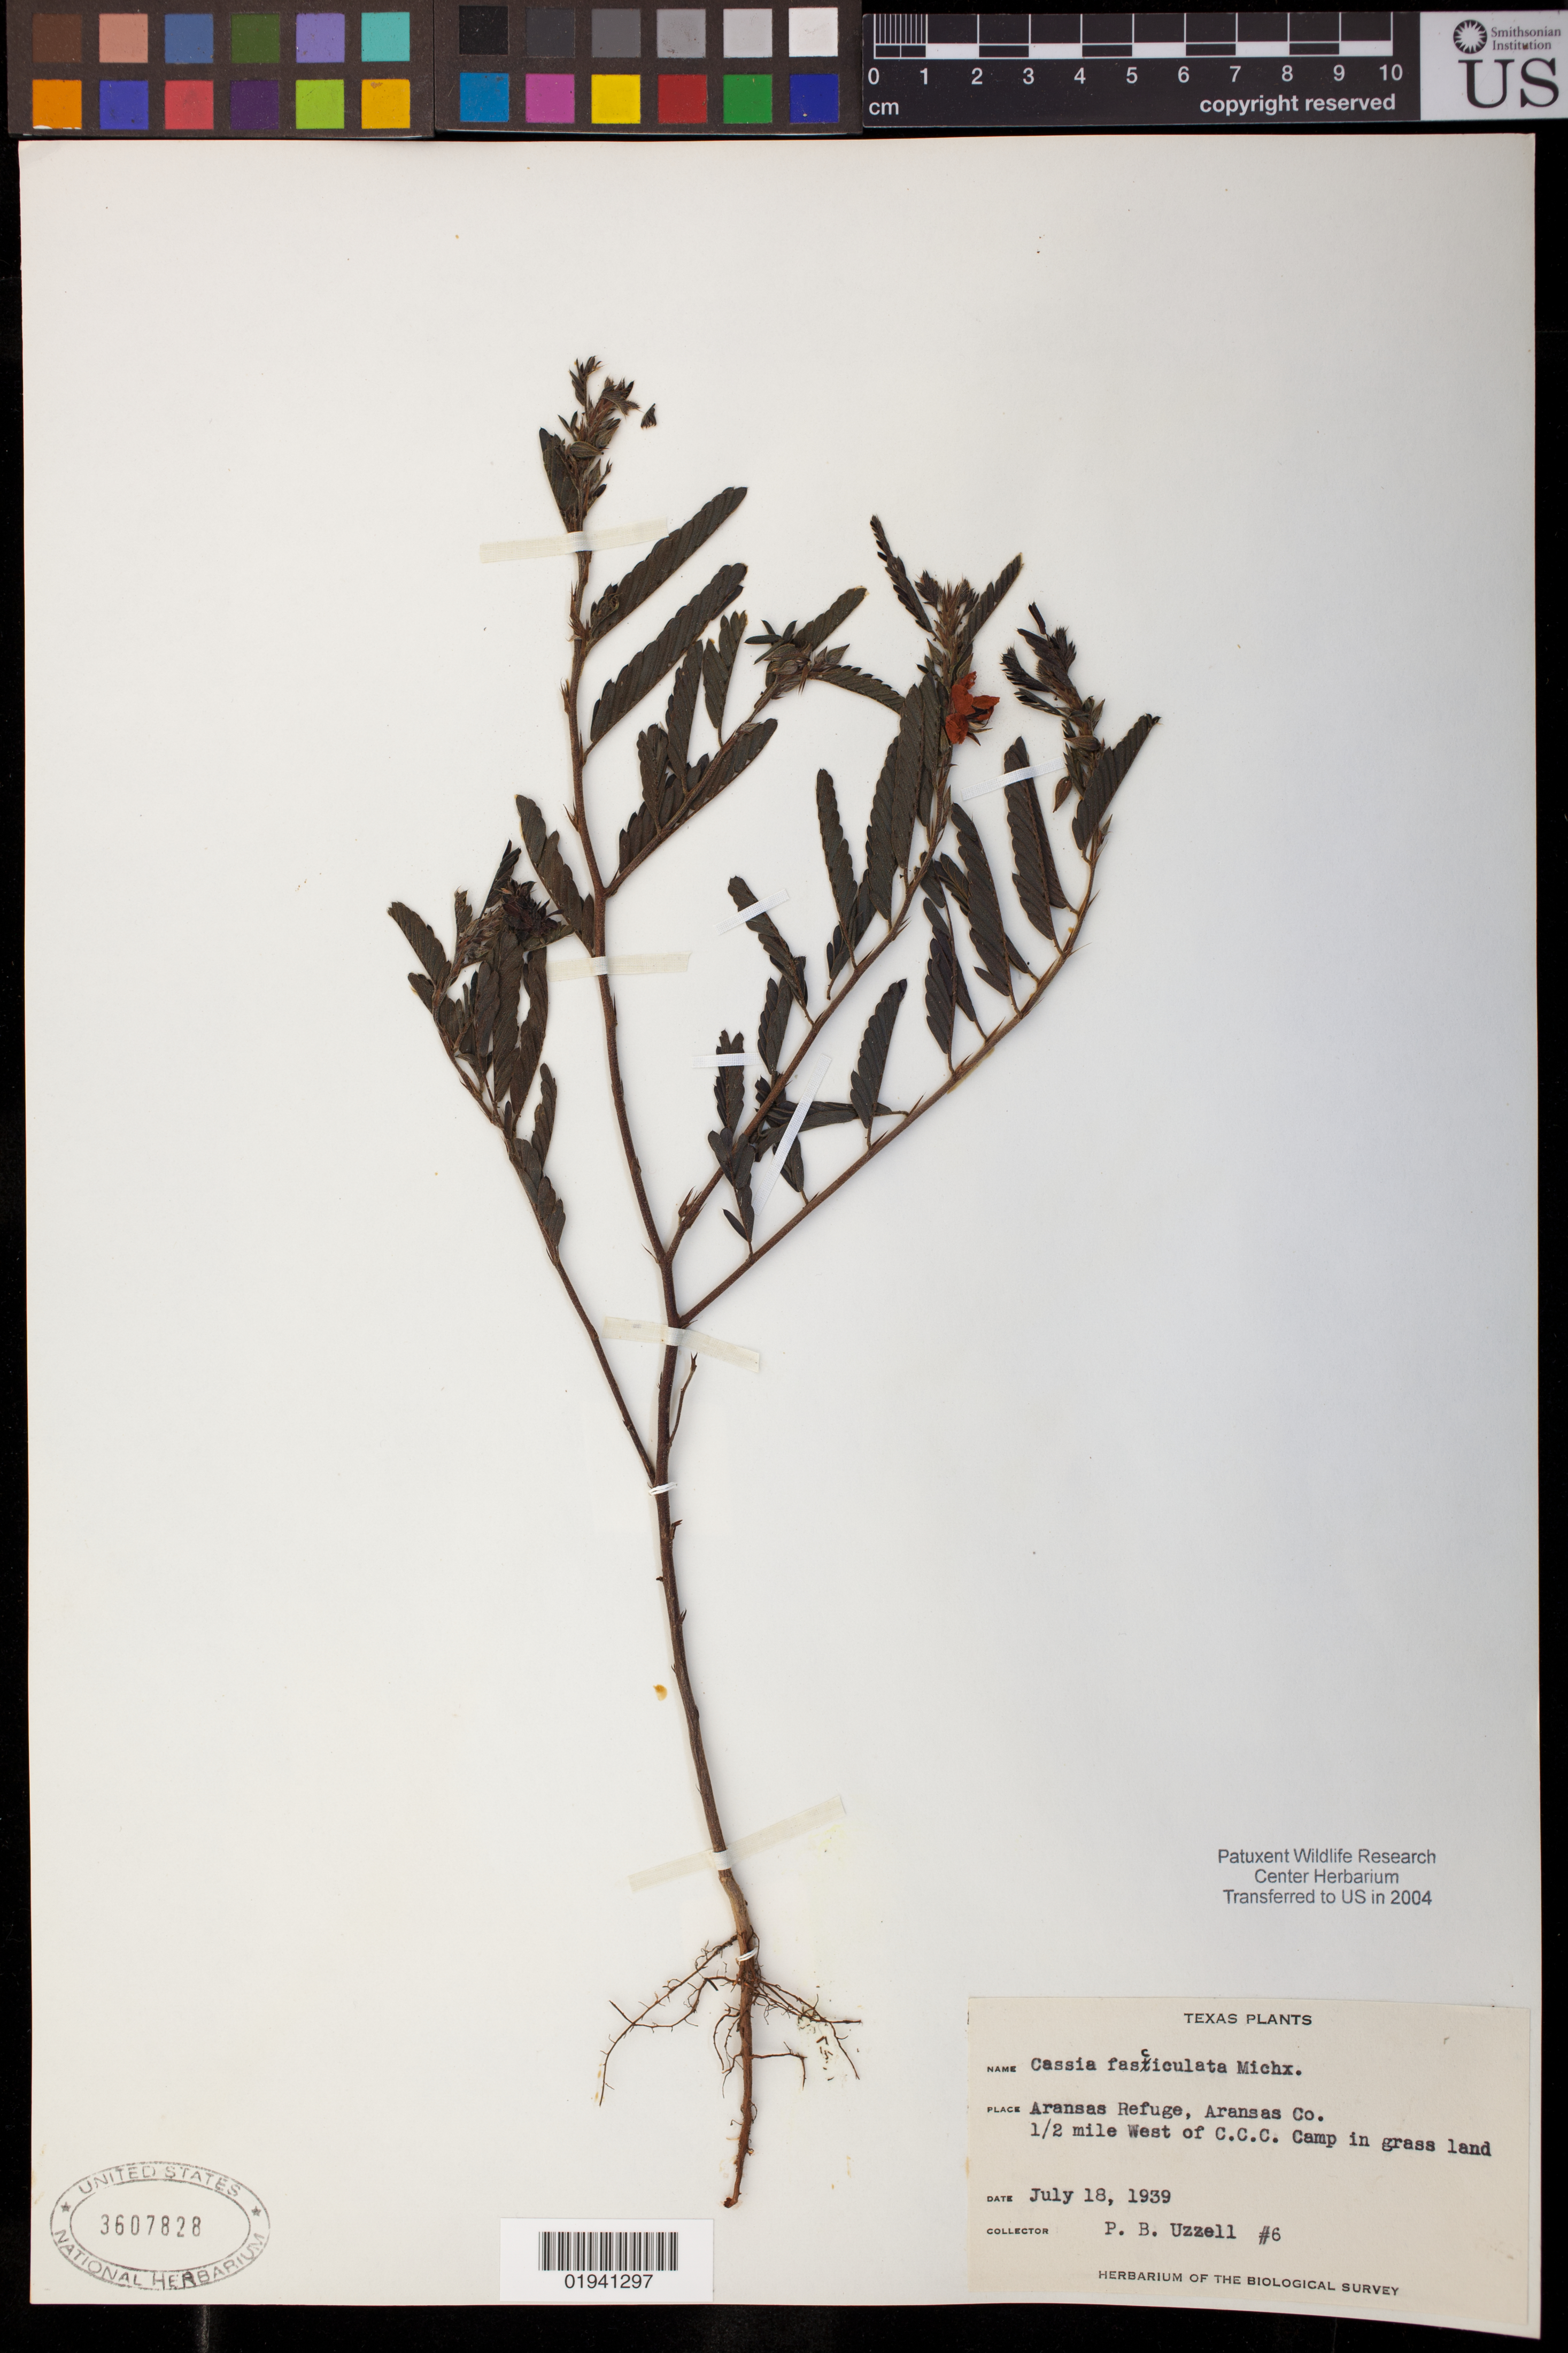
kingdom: Plantae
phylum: Tracheophyta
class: Magnoliopsida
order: Fabales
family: Fabaceae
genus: Chamaecrista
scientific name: Chamaecrista fasciculata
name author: (Michx.) Greene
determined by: Strong, Mark T., (BOT), Smithsonian Institution - National Museum of Natural History (UNITED STATES)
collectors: P. Uzzell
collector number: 6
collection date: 1939-07-18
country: United States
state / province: Texas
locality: Aransas Refuge, Aransas Co. 1/2 mile West of C. C. C. Camp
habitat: grassland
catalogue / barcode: US 3607828